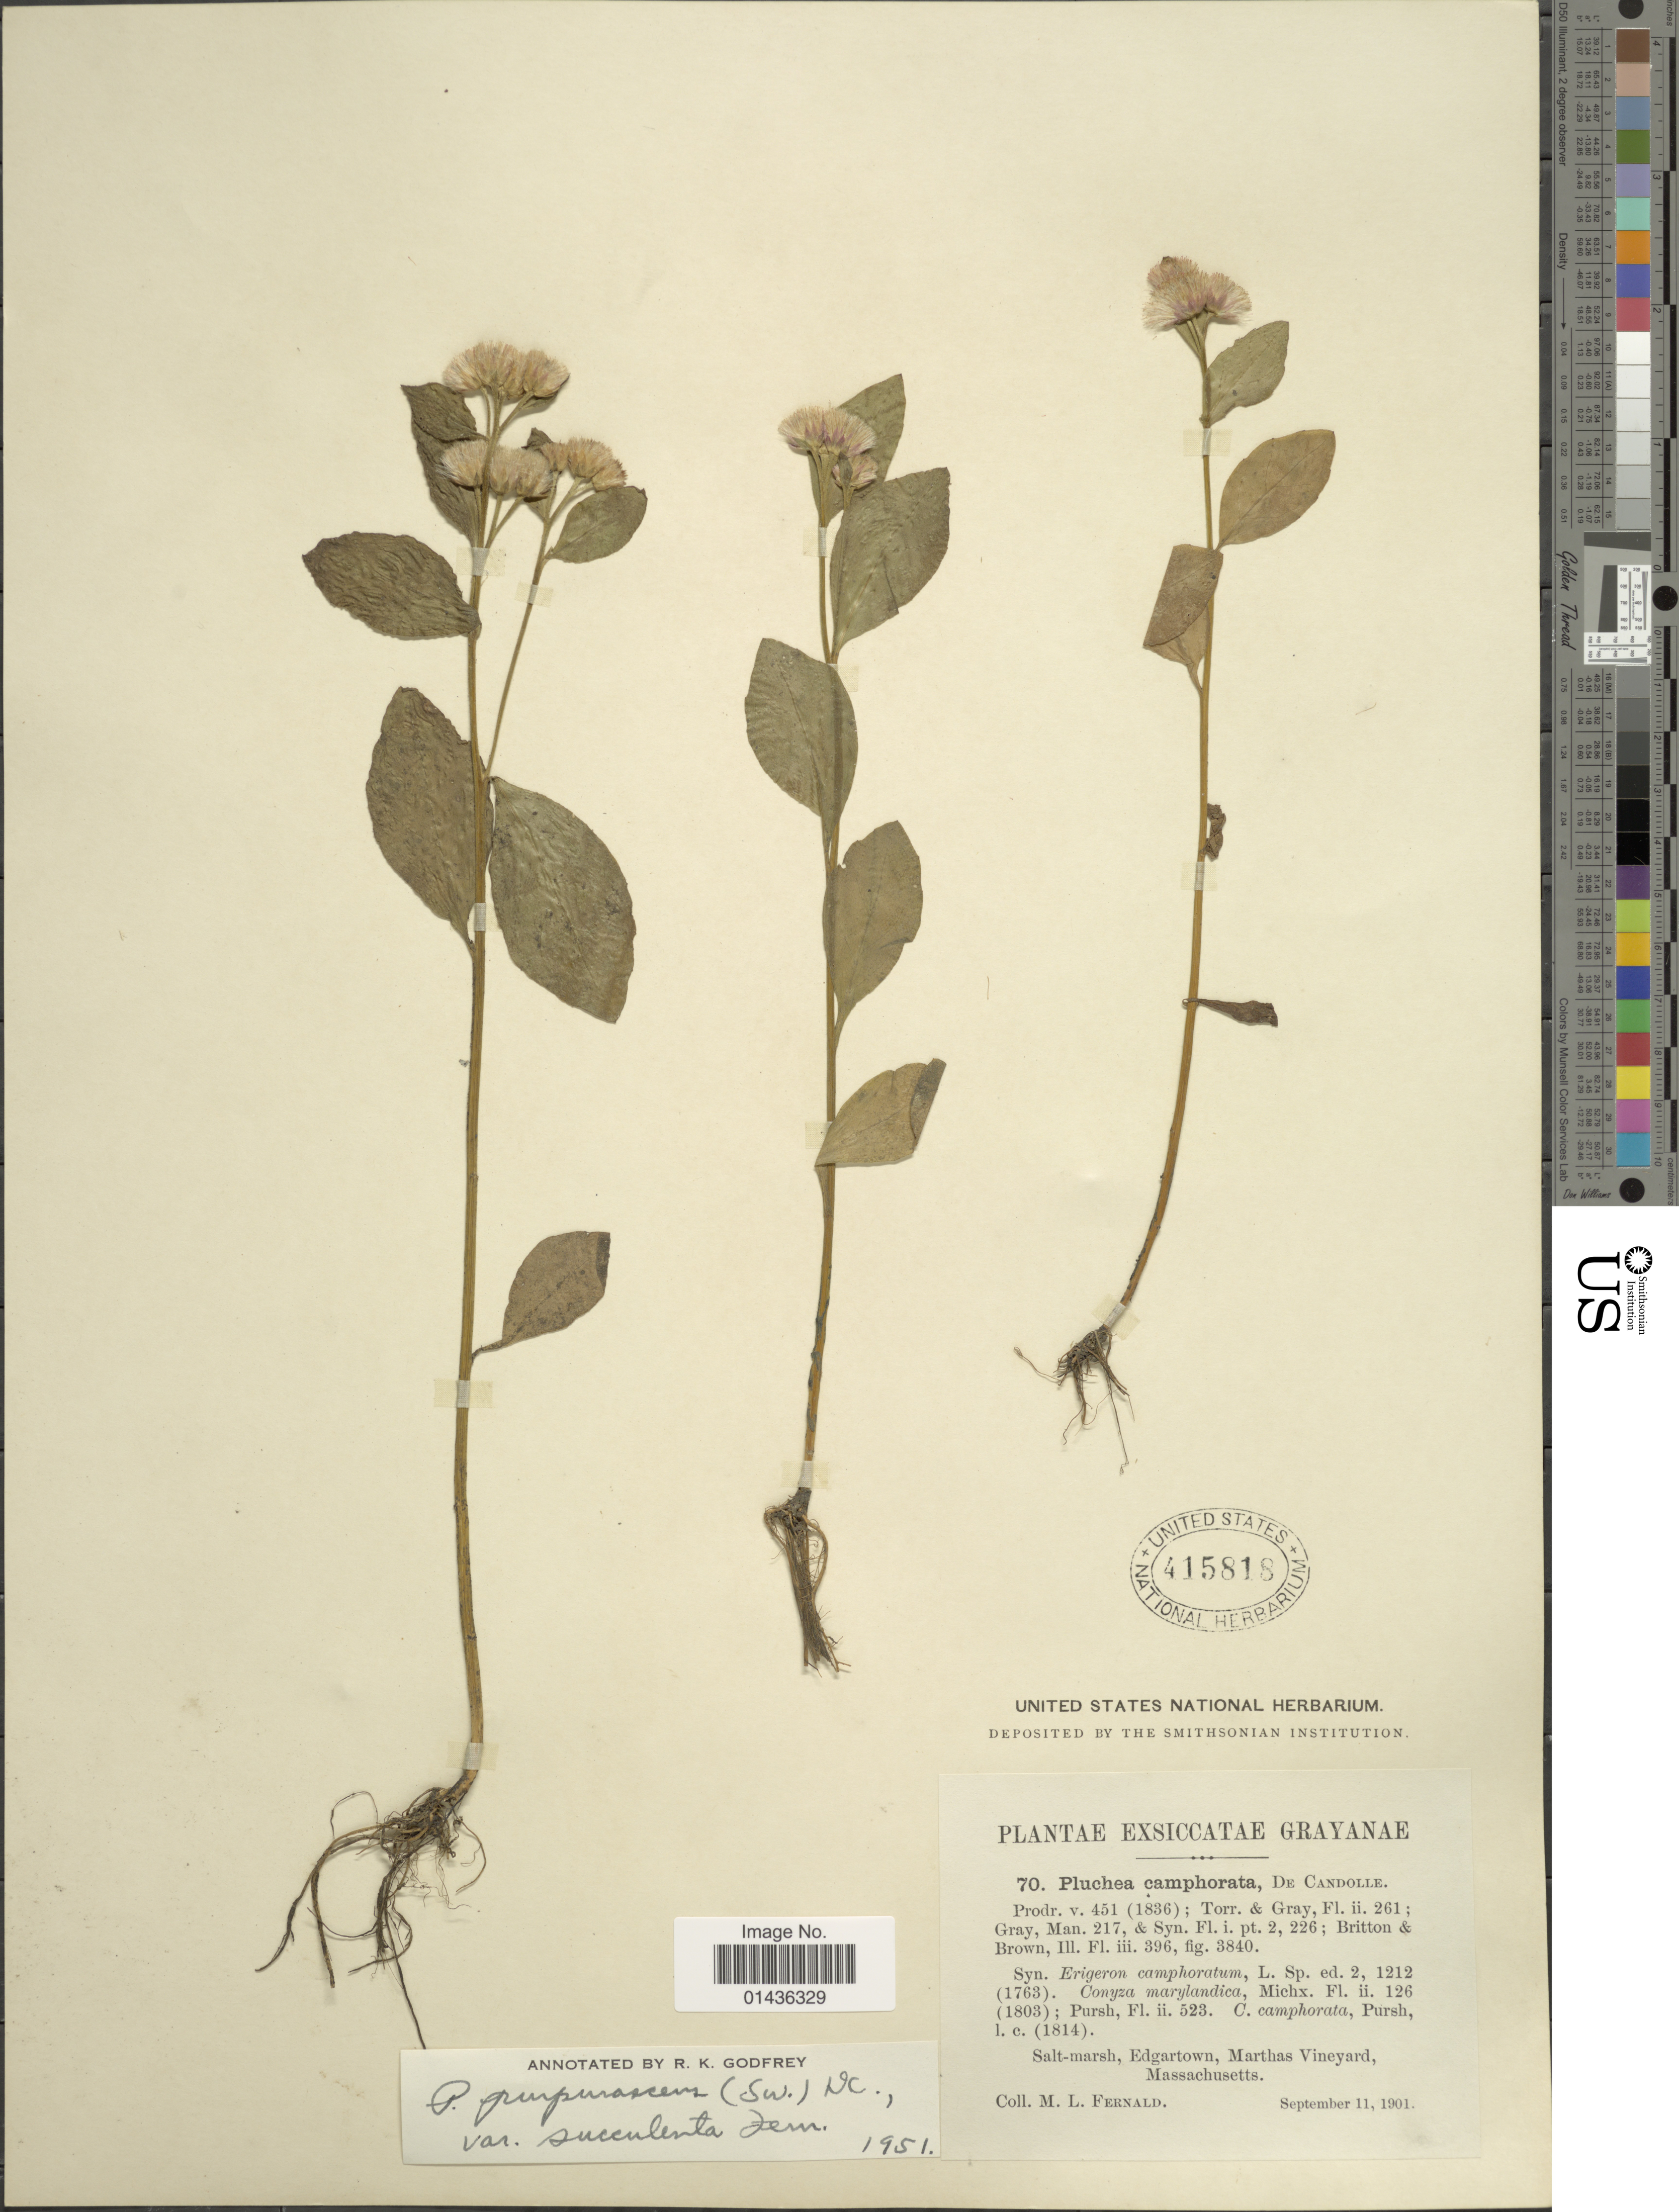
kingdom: Plantae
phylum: Tracheophyta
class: Magnoliopsida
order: Asterales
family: Asteraceae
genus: Pluchea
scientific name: Pluchea odorata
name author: (L.) Cass.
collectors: M. L. Fernald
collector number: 70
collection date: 1901-09-11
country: United States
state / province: Massachusetts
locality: Grayane, Edgartown, Marthas Vineyard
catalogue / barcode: US 415818